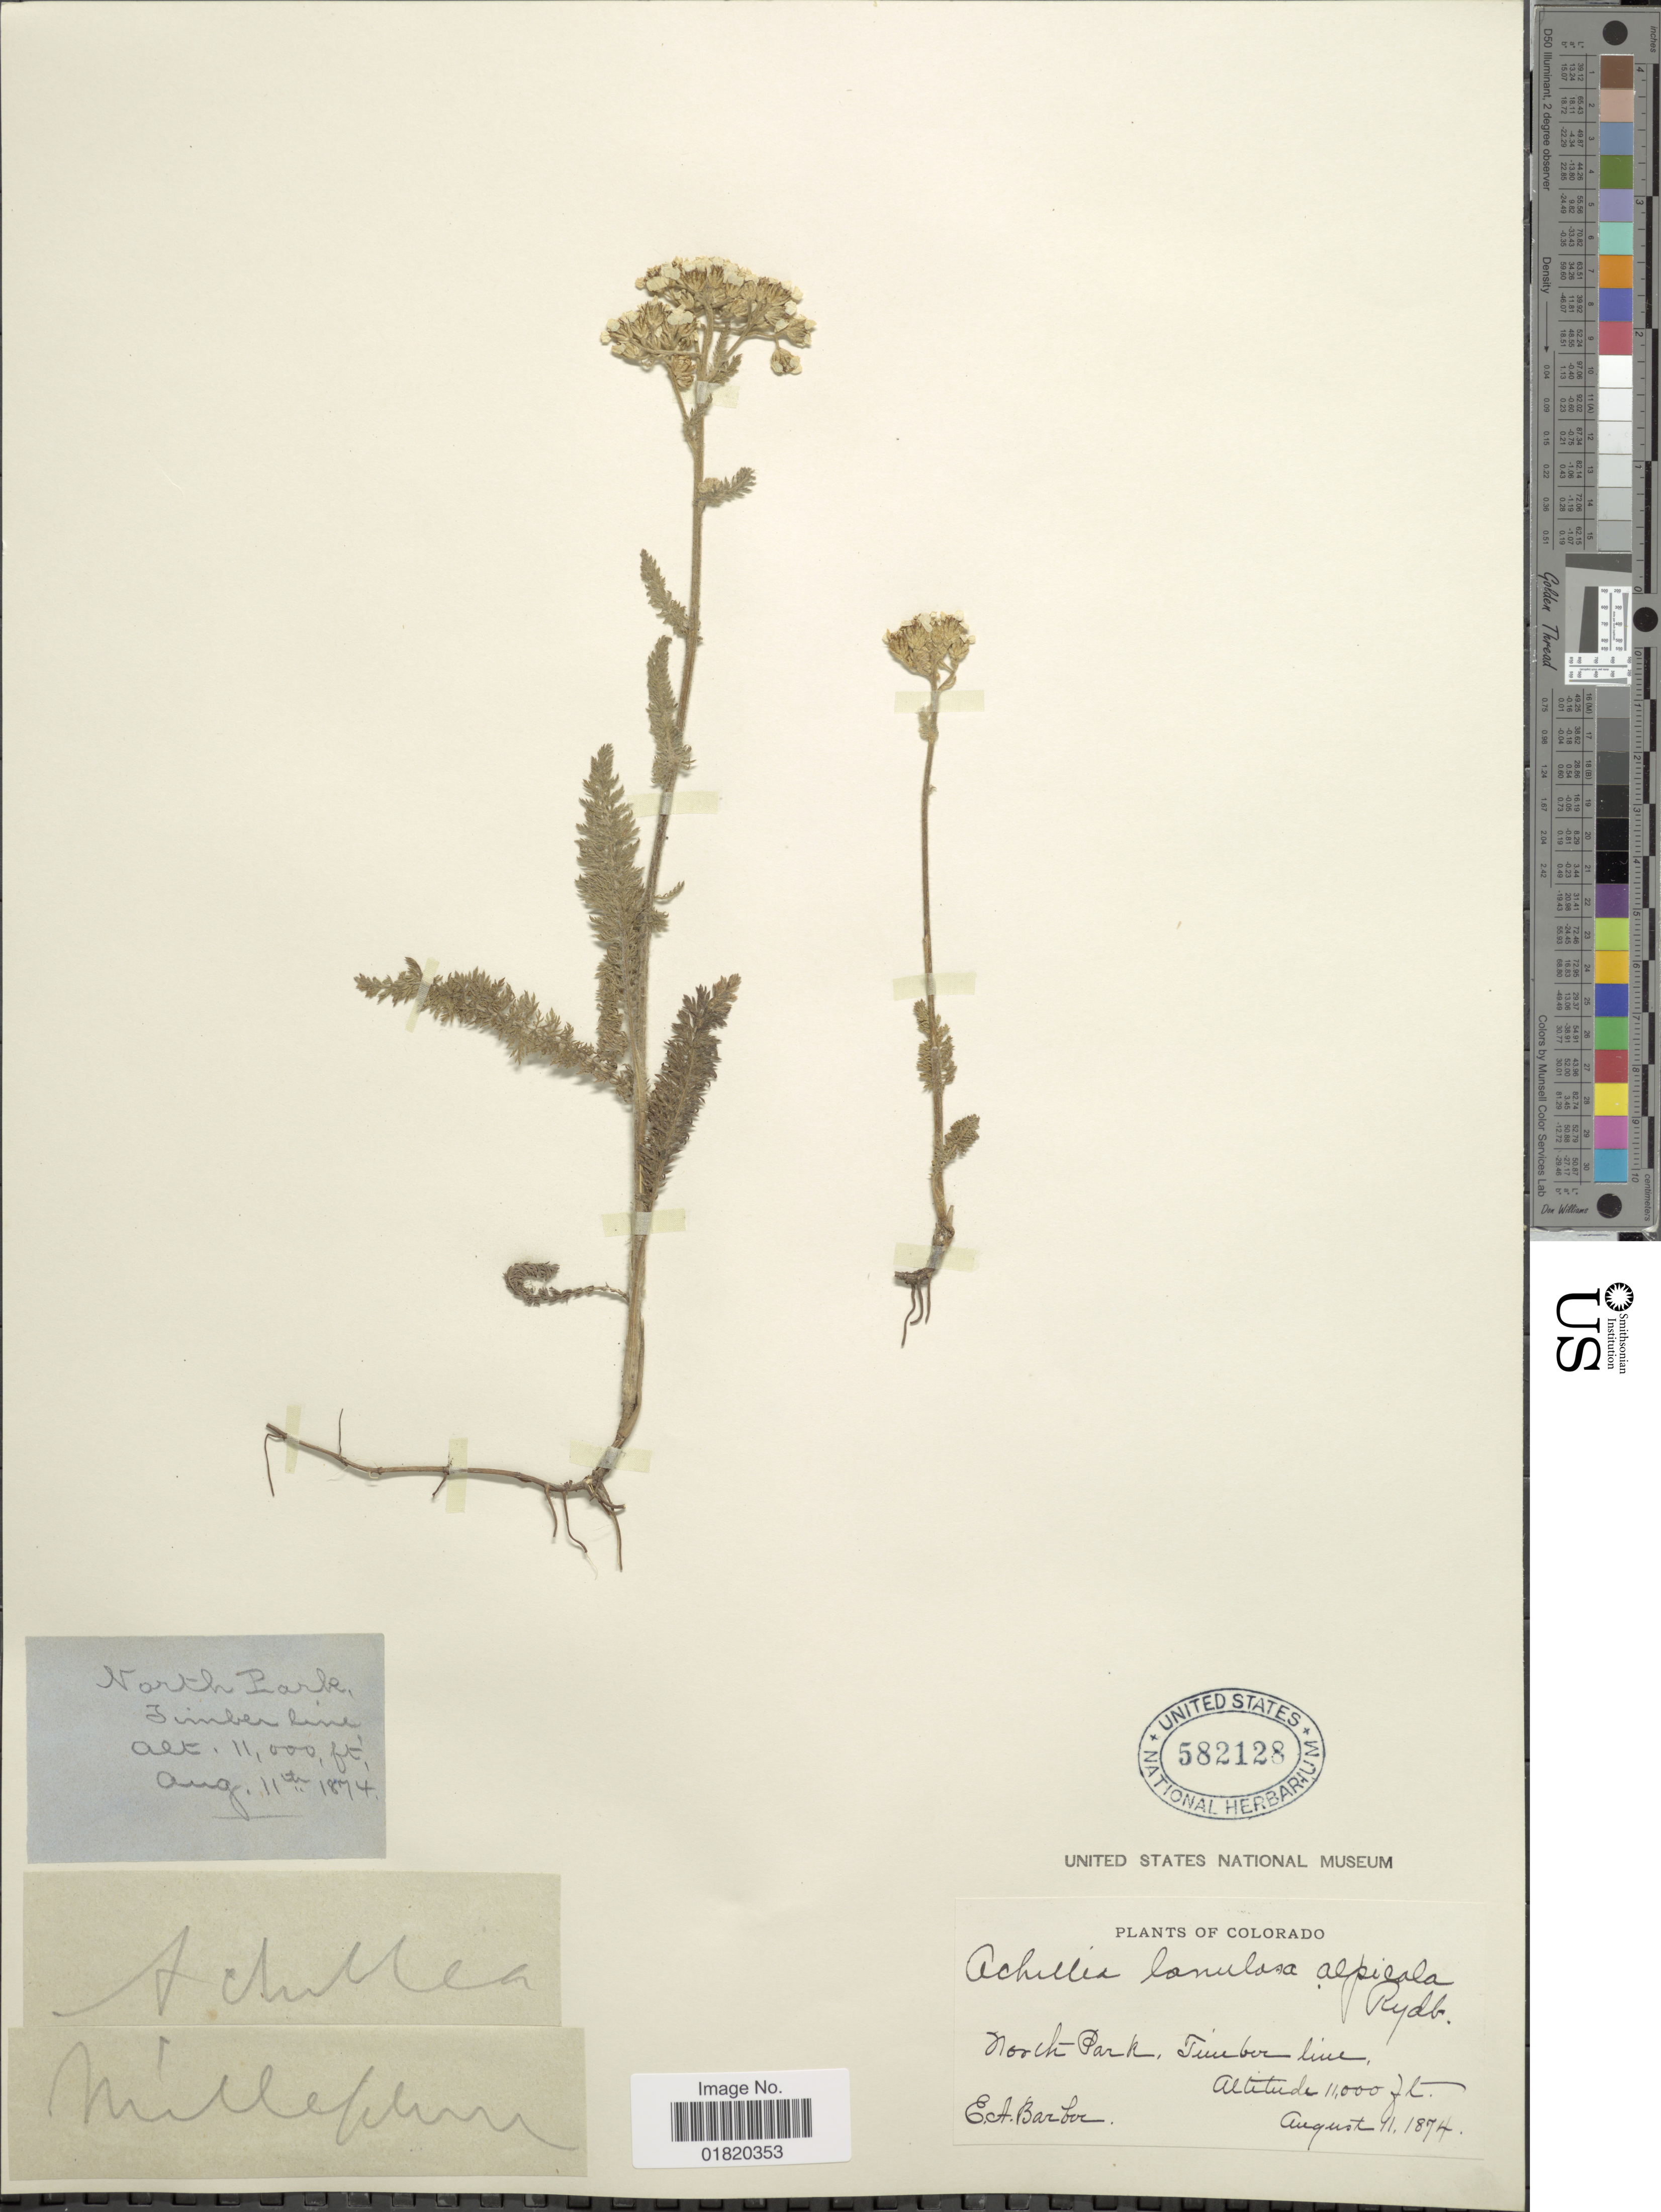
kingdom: Plantae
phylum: Tracheophyta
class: Magnoliopsida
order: Asterales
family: Asteraceae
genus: Achillea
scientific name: Achillea subalpina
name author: Greene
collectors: E. Barber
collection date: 1874-08-11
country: United States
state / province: Colorado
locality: North Park, Timber line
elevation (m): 3353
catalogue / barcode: US 582128